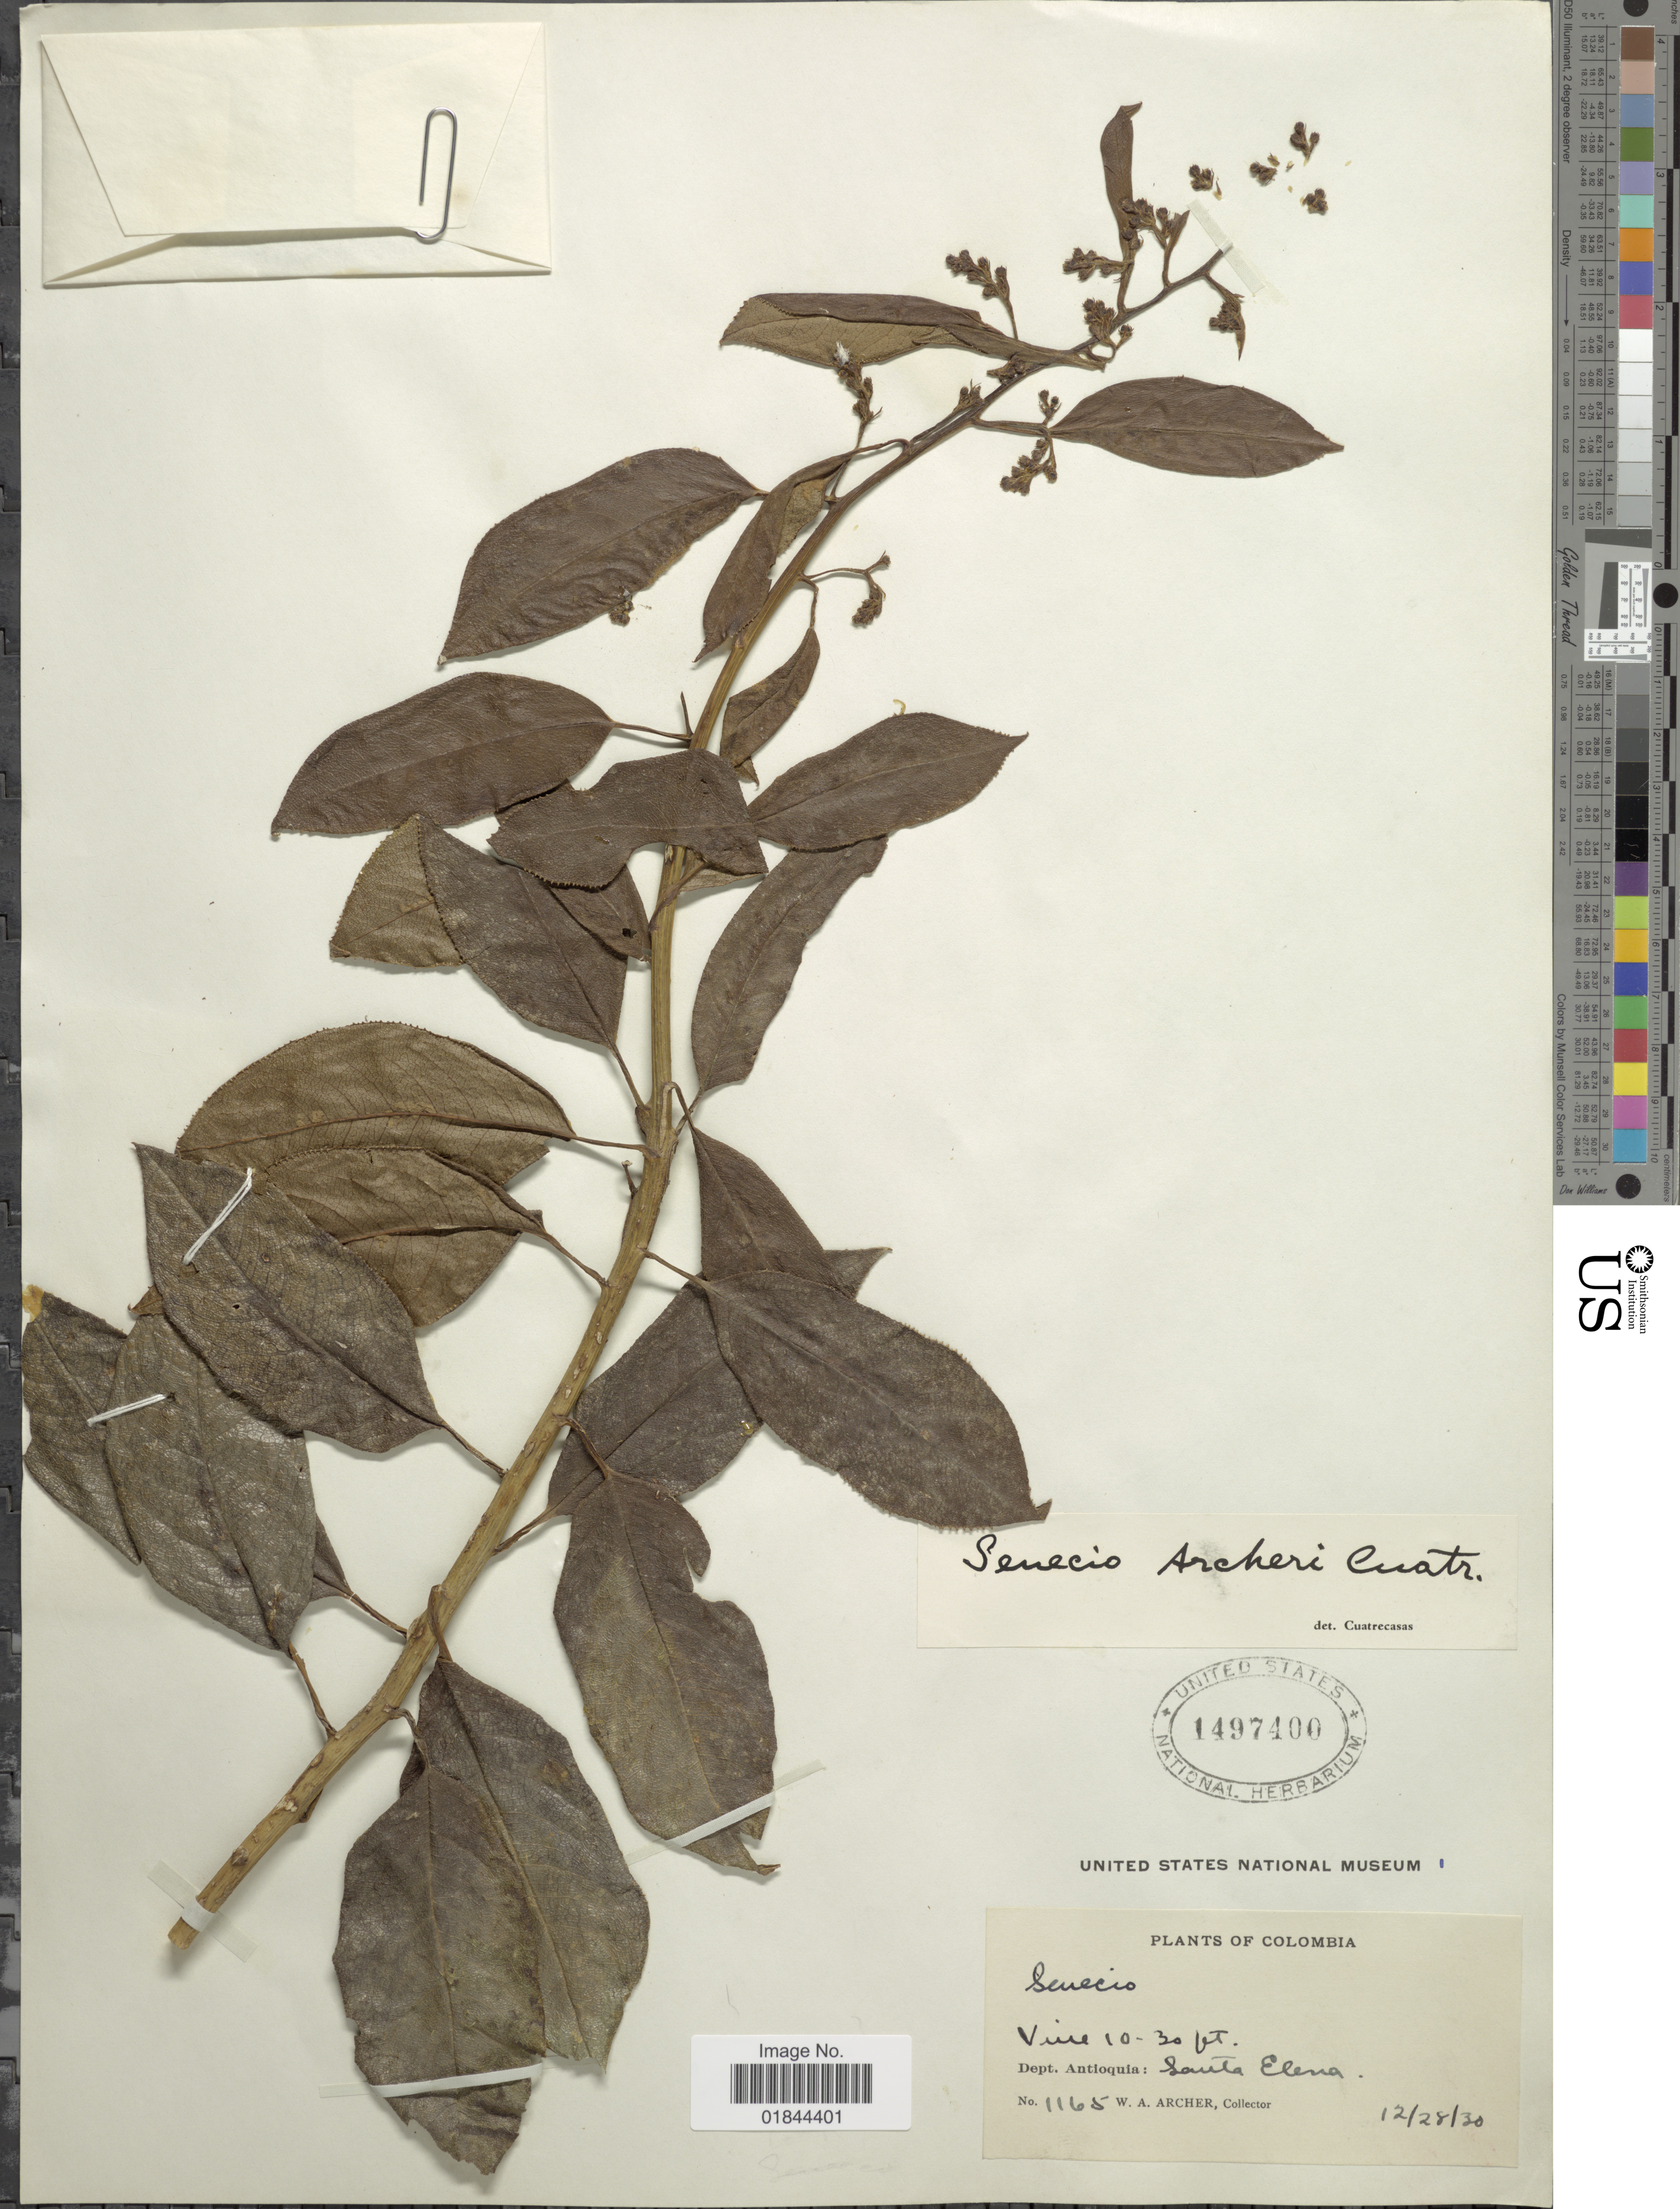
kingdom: Plantae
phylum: Tracheophyta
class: Magnoliopsida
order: Asterales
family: Asteraceae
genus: Pentacalia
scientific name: Pentacalia archeri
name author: (Cuatrec.) Cuatrec.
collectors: W. A. Archer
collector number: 1165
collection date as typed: Transcribed d/m/y: 28/12/30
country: Colombia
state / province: Antioquia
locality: Dept. Antioquia: Santa Elena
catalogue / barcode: US 1497400